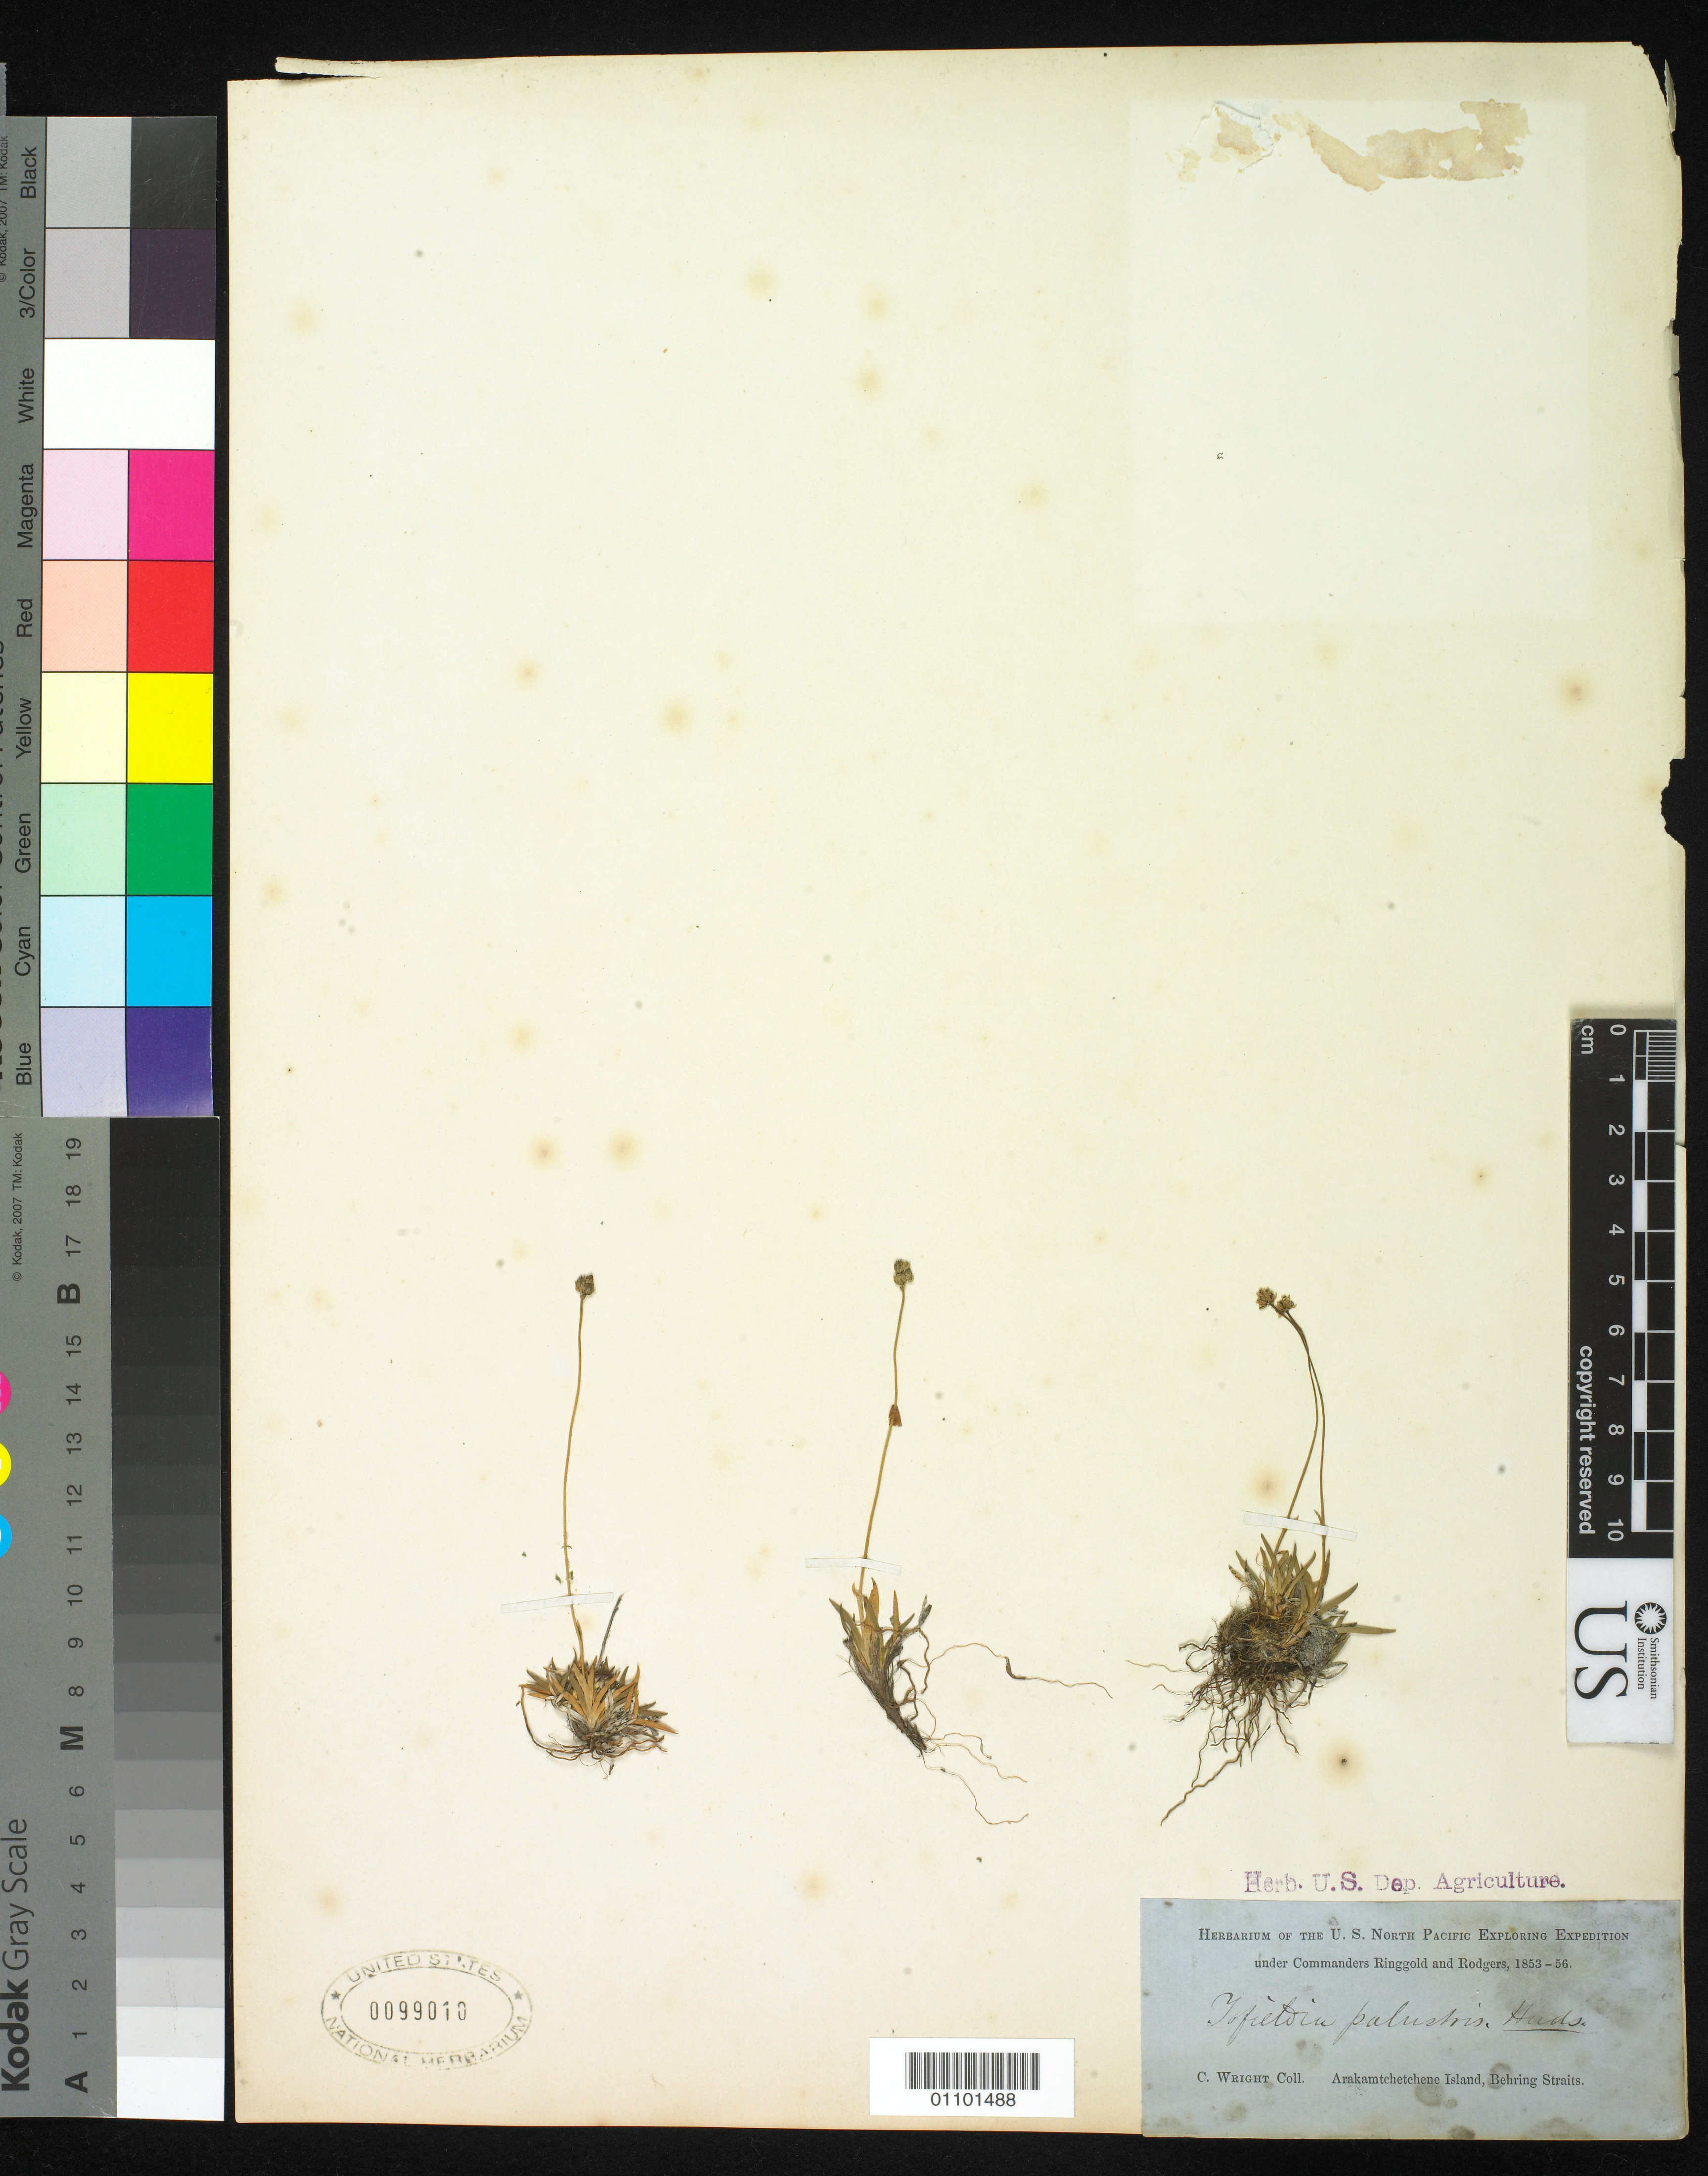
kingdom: Plantae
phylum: Tracheophyta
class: Liliopsida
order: Alismatales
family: Tofieldiaceae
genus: Tofieldia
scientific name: Tofieldia pusilla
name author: (Michx.) Pers.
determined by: Strong, Mark T., (BOT), Smithsonian Institution - National Museum of Natural History (UNITED STATES)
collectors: C. Wright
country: Russian Federation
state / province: Chukotka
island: Arakamtchetchene Island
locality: Arakamtchetchene Island, Behring Straits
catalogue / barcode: US 99010